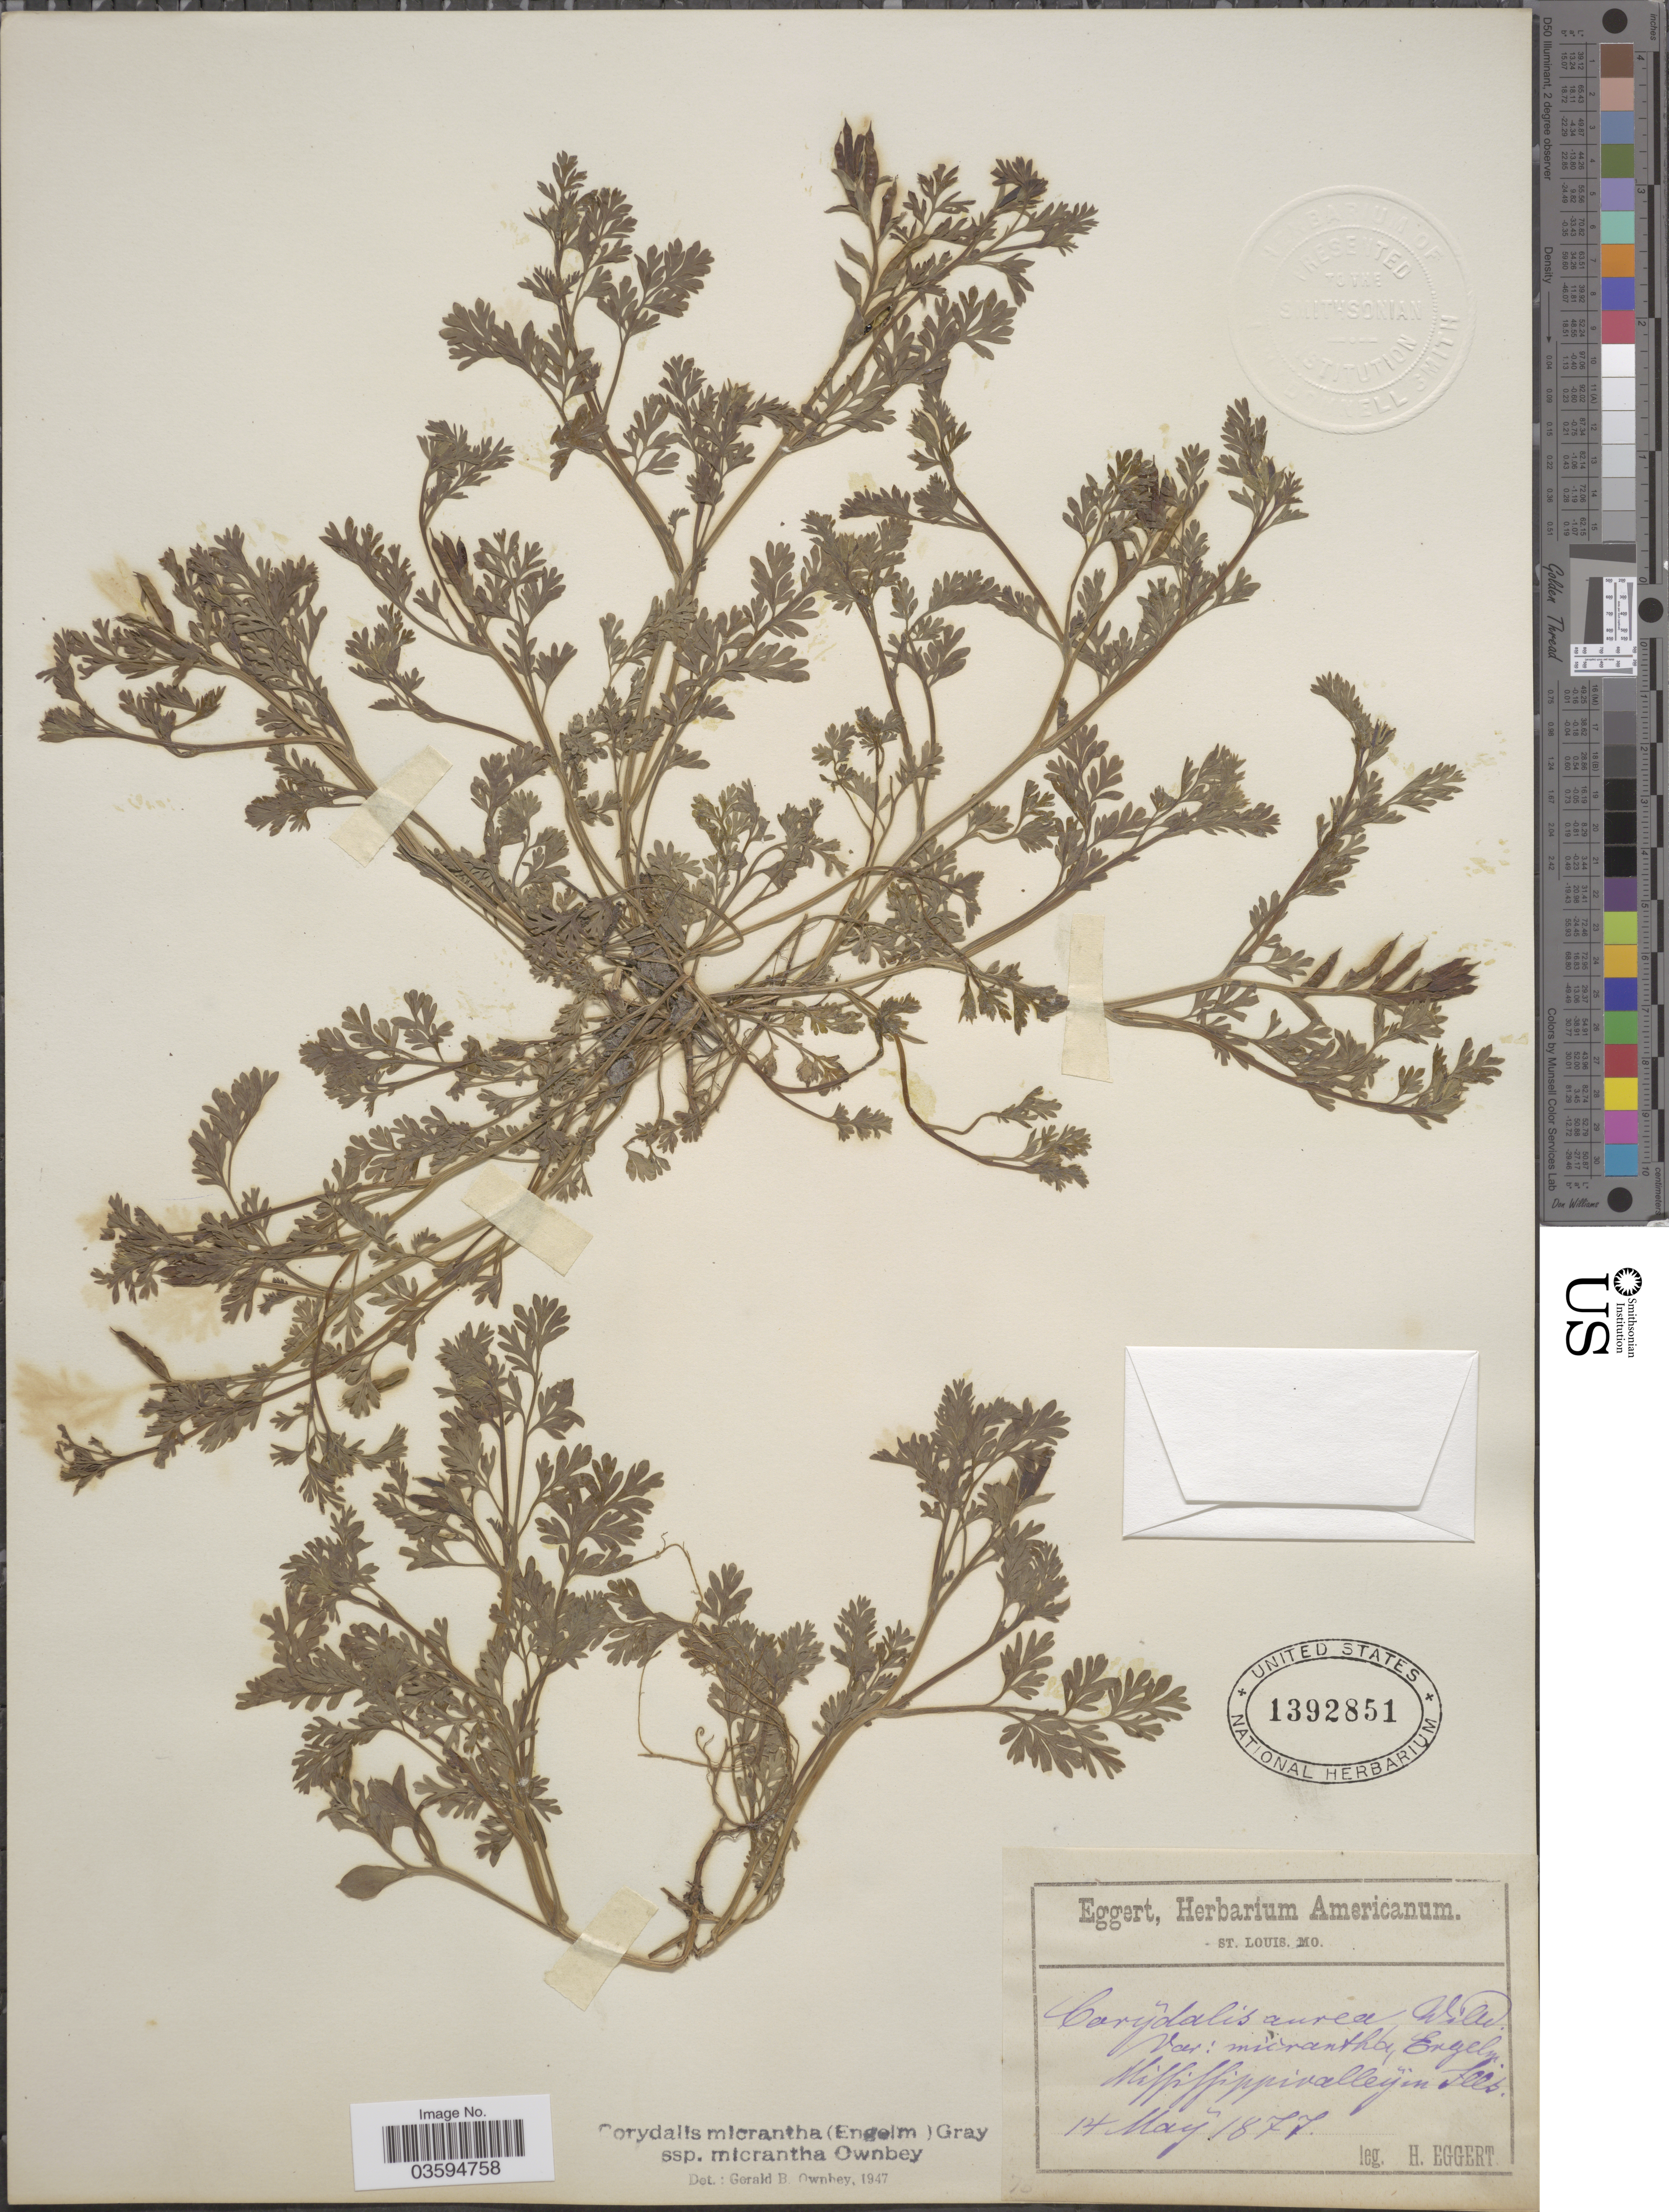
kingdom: Plantae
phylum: Tracheophyta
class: Magnoliopsida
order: Ranunculales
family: Papaveraceae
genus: Corydalis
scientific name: Corydalis micrantha subsp. micrantha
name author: (Engelm. & A. Gray) A. Gray & J.M. Coult.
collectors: H. Eggert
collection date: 1877-05-14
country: United States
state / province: Illinois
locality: Mississippi Valley.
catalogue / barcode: US 1392851